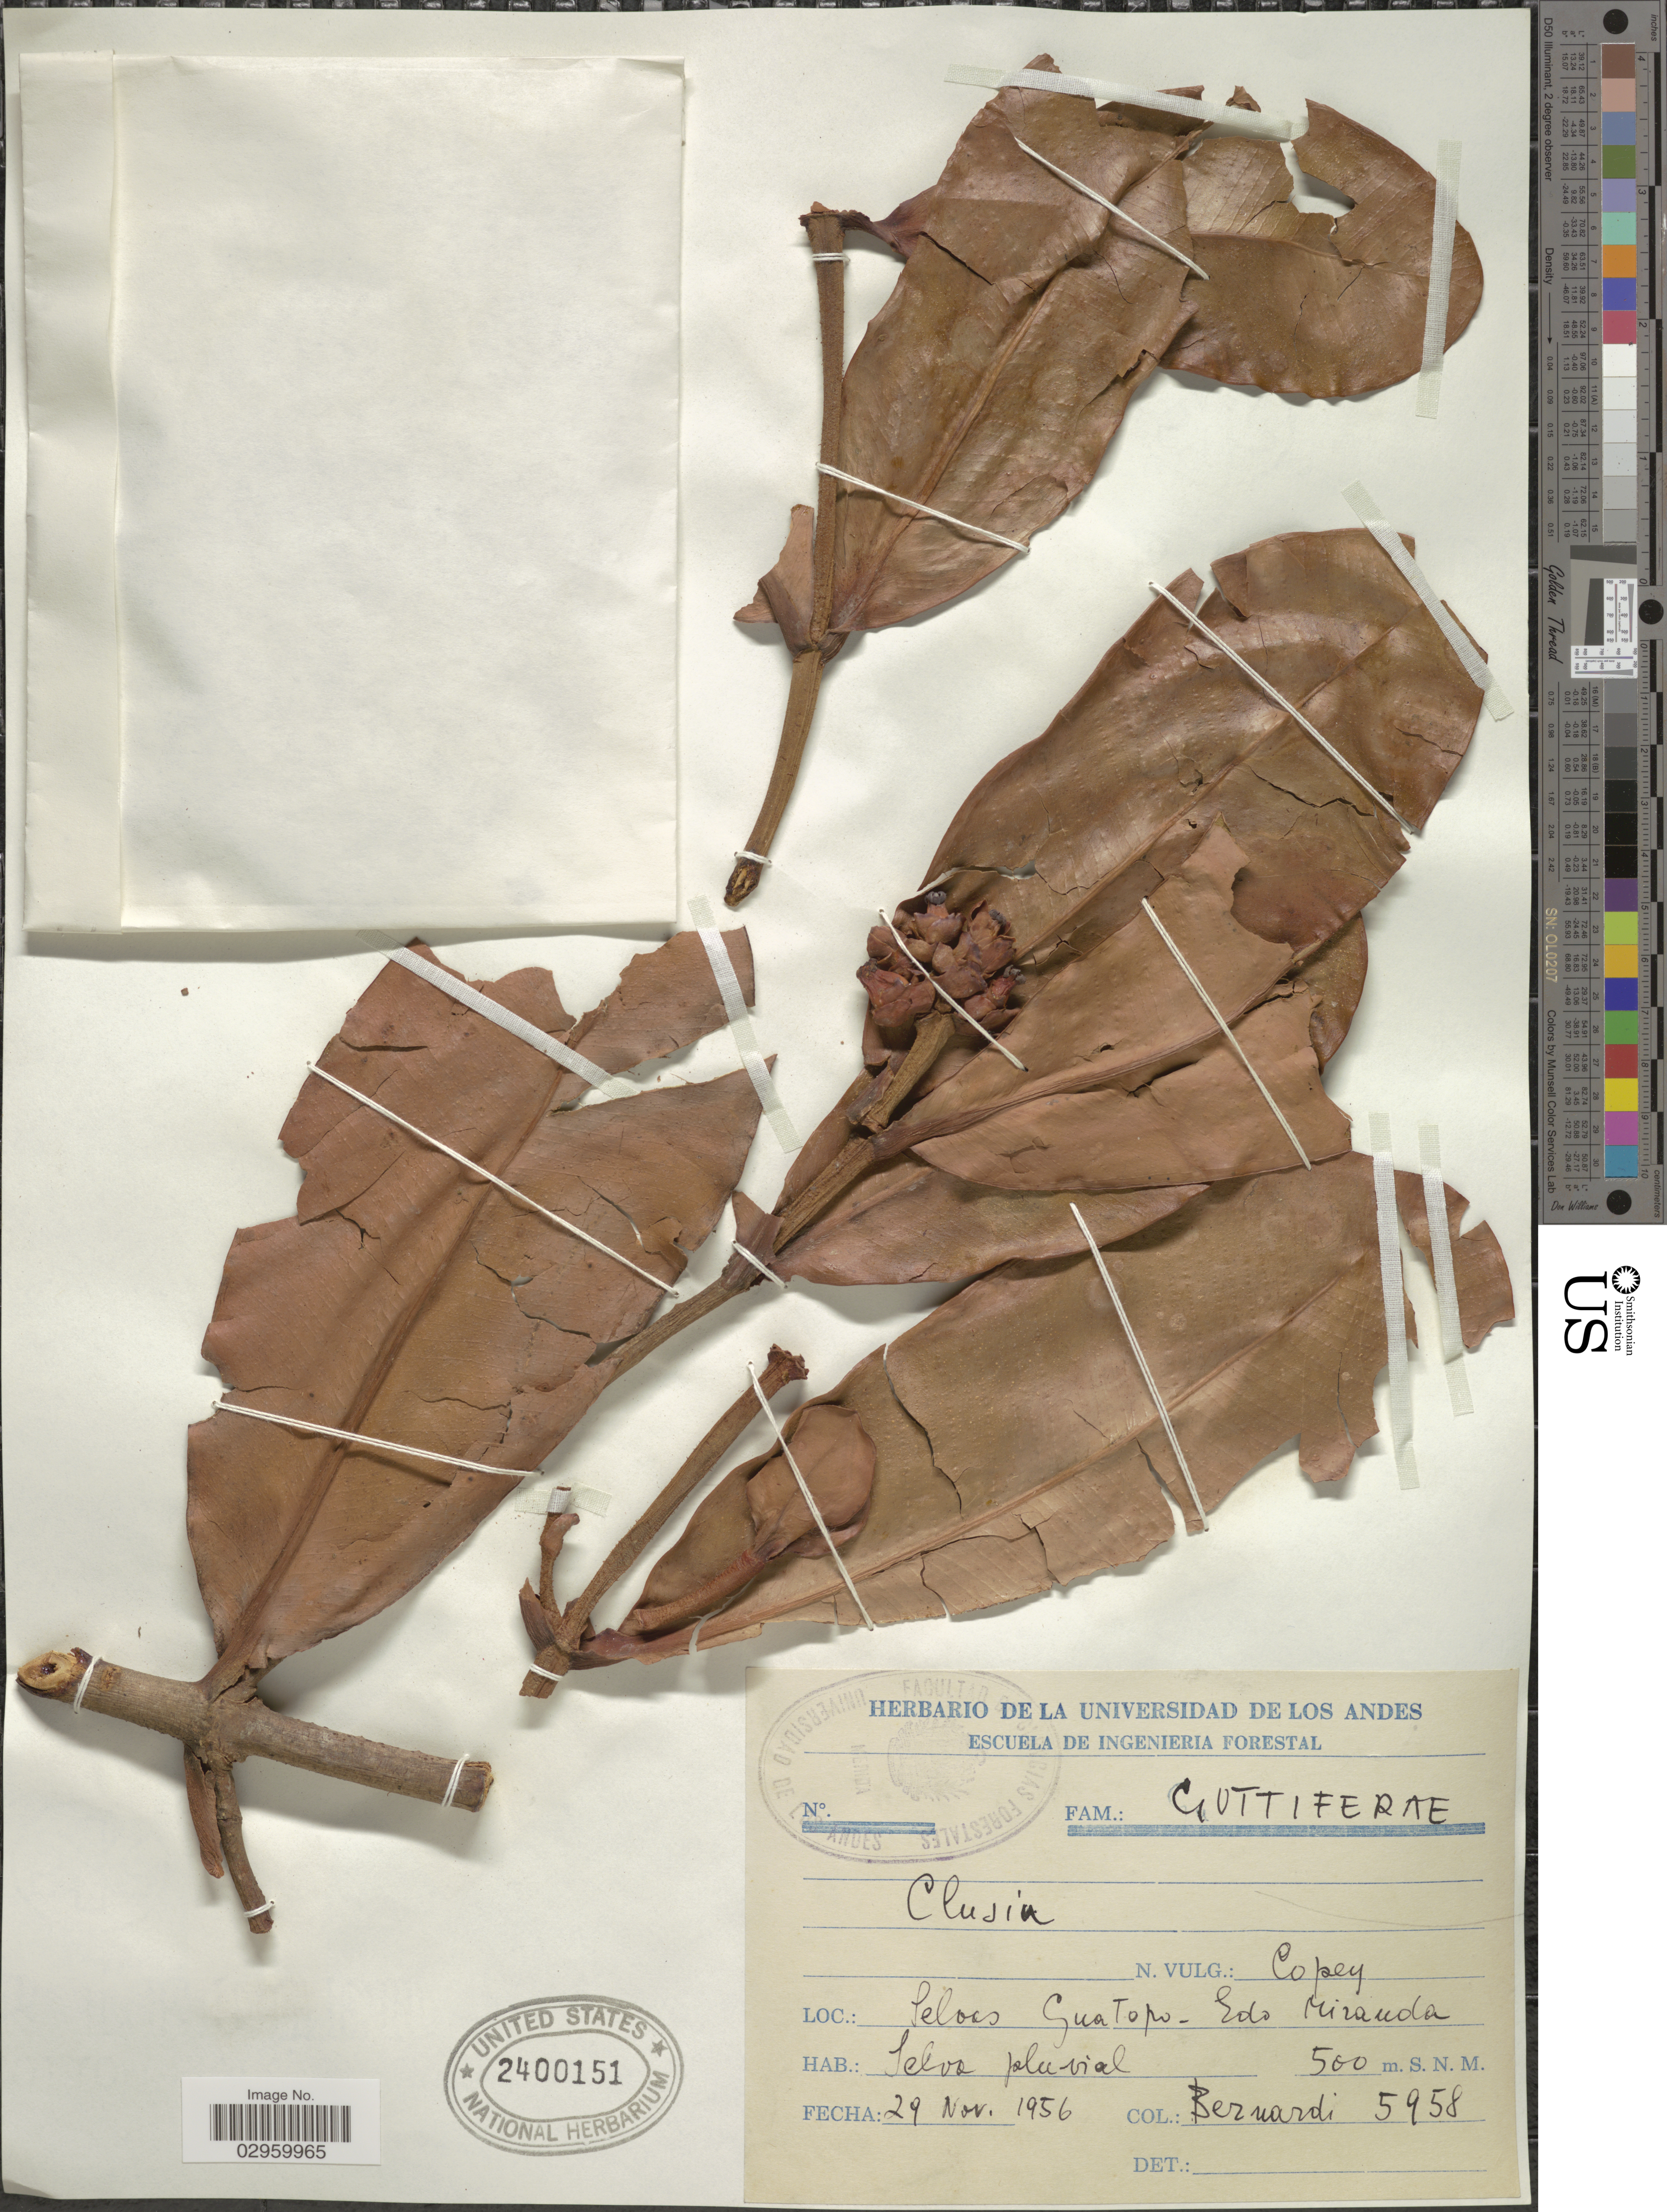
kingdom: Plantae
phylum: Tracheophyta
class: Magnoliopsida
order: Malpighiales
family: Clusiaceae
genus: Clusia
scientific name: Clusia sp.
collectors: Bernardi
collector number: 5958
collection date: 1956-11-29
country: Venezuela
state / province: Miranda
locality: Seloas Guatopo.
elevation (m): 500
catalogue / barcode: US 2400151